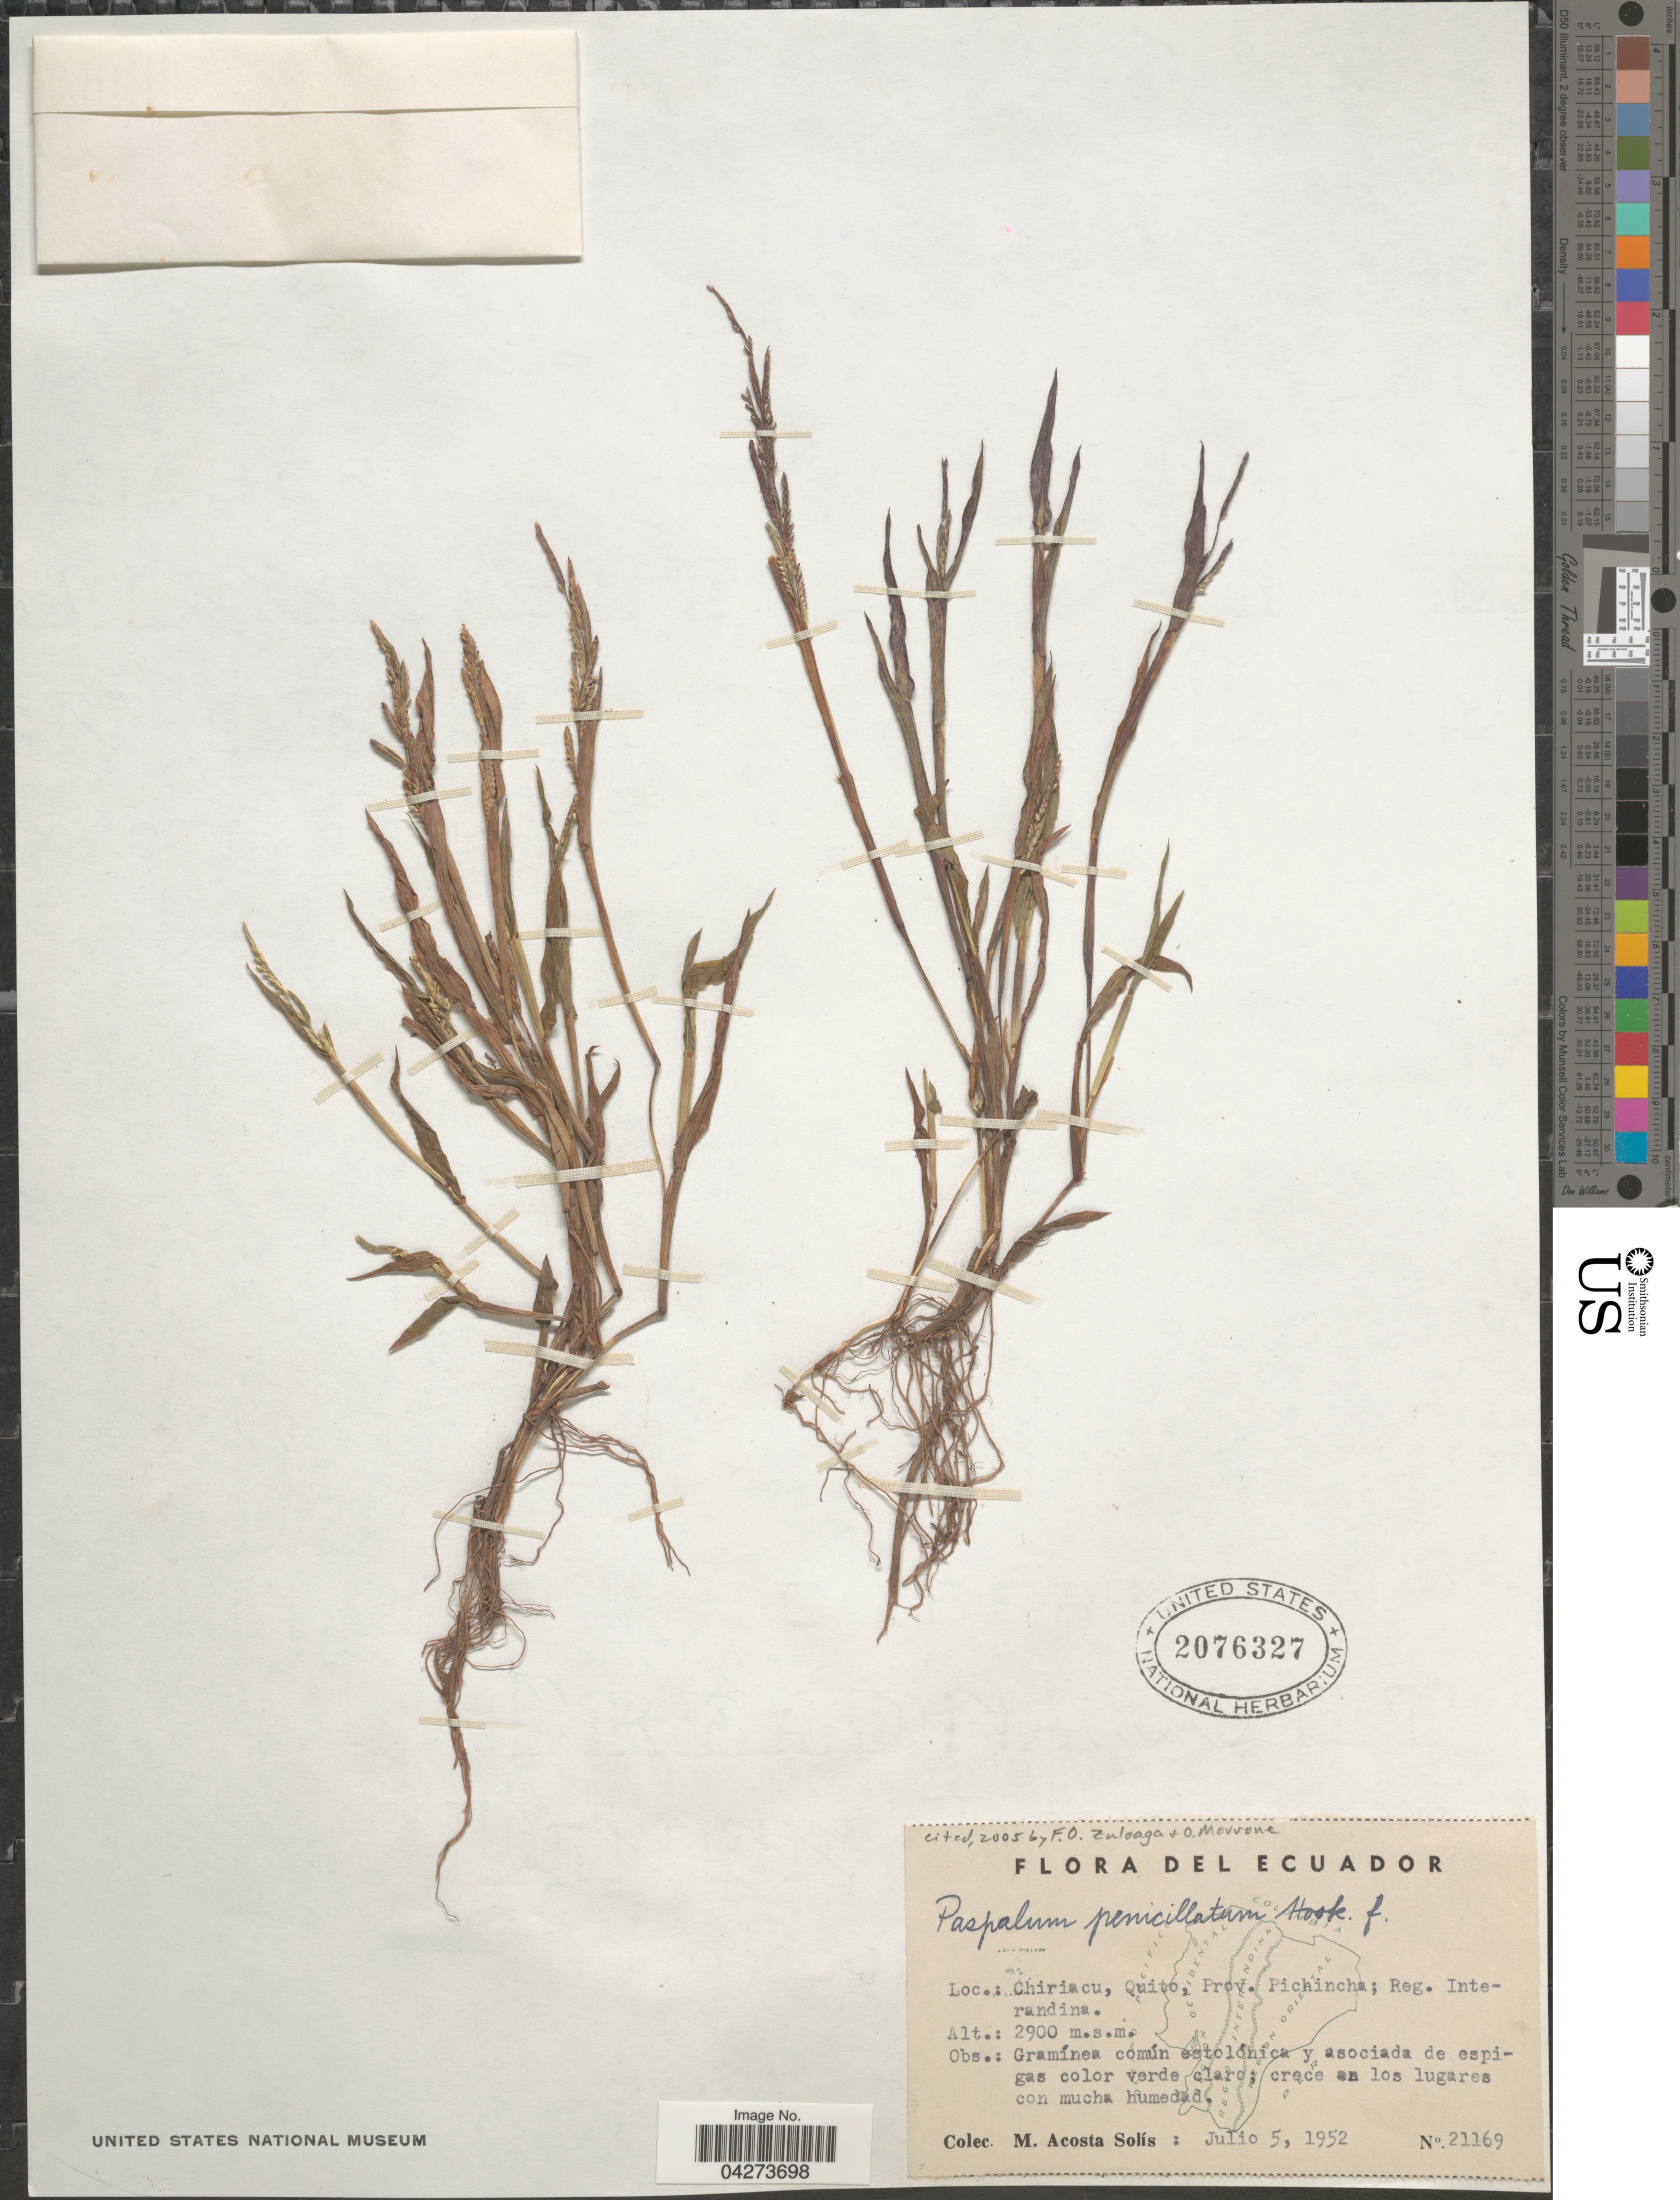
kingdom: Plantae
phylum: Tracheophyta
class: Liliopsida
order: Poales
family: Poaceae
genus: Paspalum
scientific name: Paspalum penicillatum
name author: Hook. f.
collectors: M. Acosta Solis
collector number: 21169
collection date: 1952-07-05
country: Ecuador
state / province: Pichincha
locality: Chiriacu, Quito, Prov. Pichincha; Reg. Interandina.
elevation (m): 2900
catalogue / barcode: US 2076327